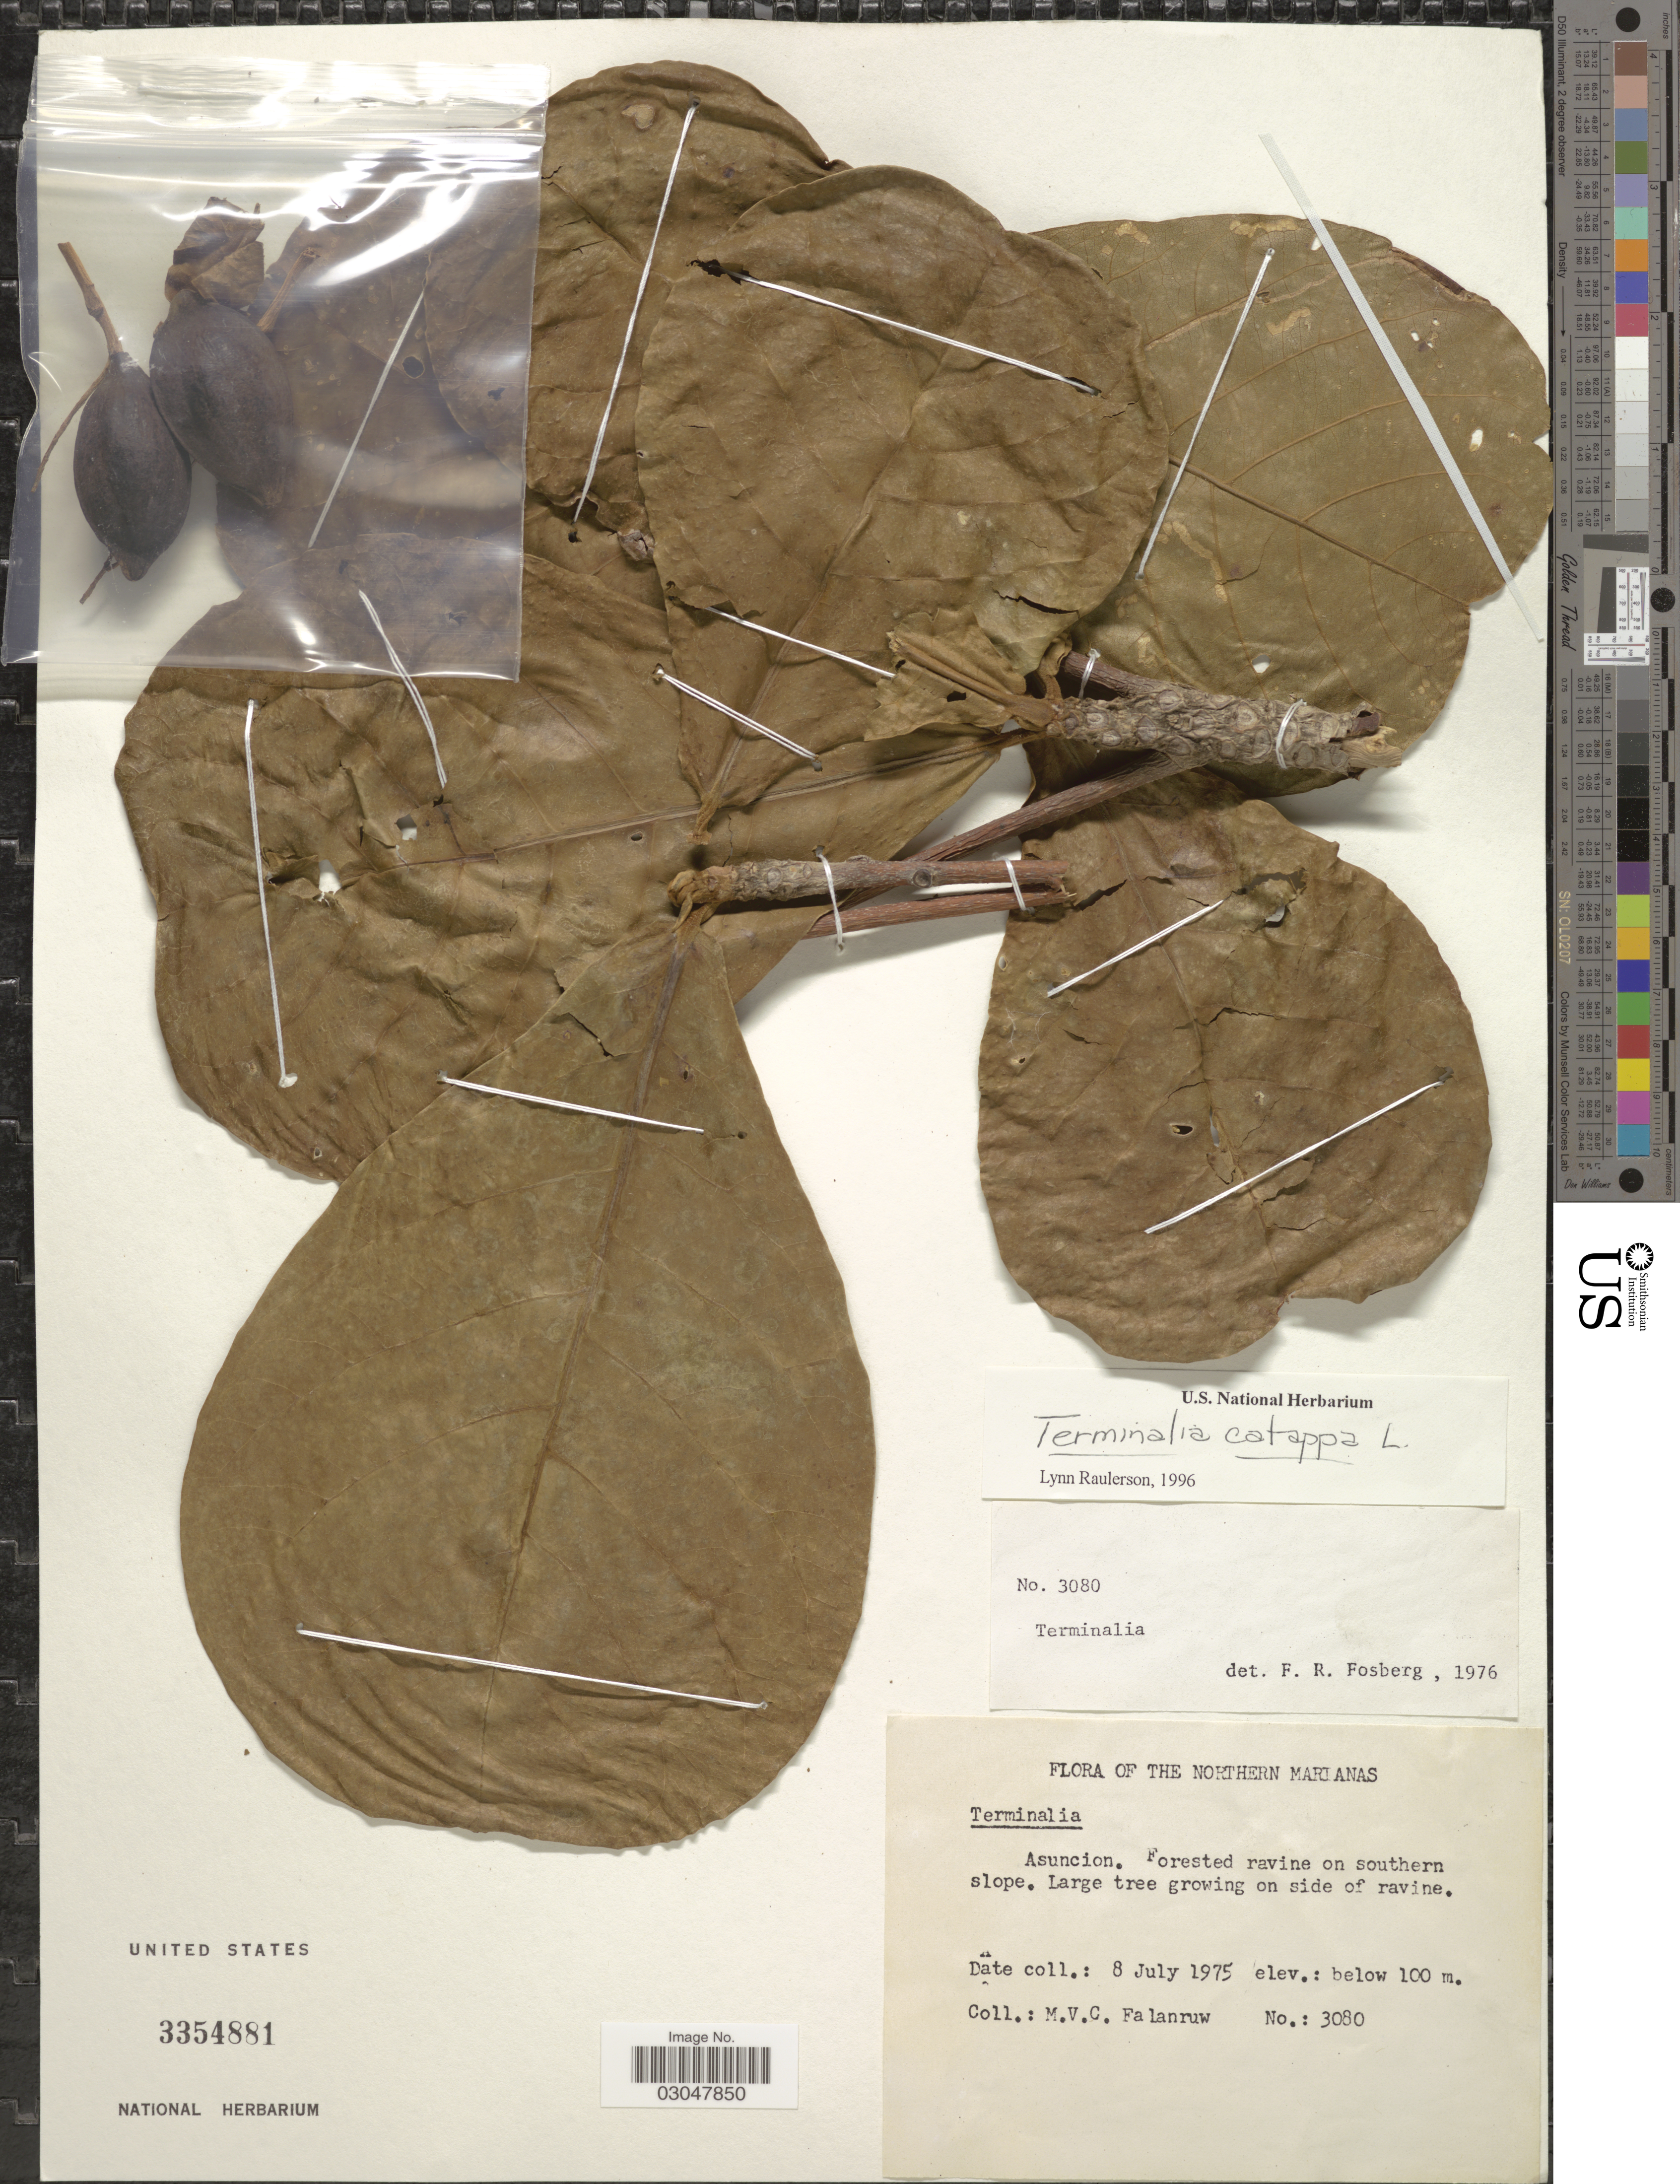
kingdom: Plantae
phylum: Tracheophyta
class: Magnoliopsida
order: Myrtales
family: Combretaceae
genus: Terminalia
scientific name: Terminalia catappa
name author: L.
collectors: M. V. Falanruw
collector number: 3080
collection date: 1975-07-08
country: Northern Mariana Islands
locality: Northern Marianas. Asuncion. Forested ravine on southern slope.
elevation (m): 100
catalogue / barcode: US 3354881